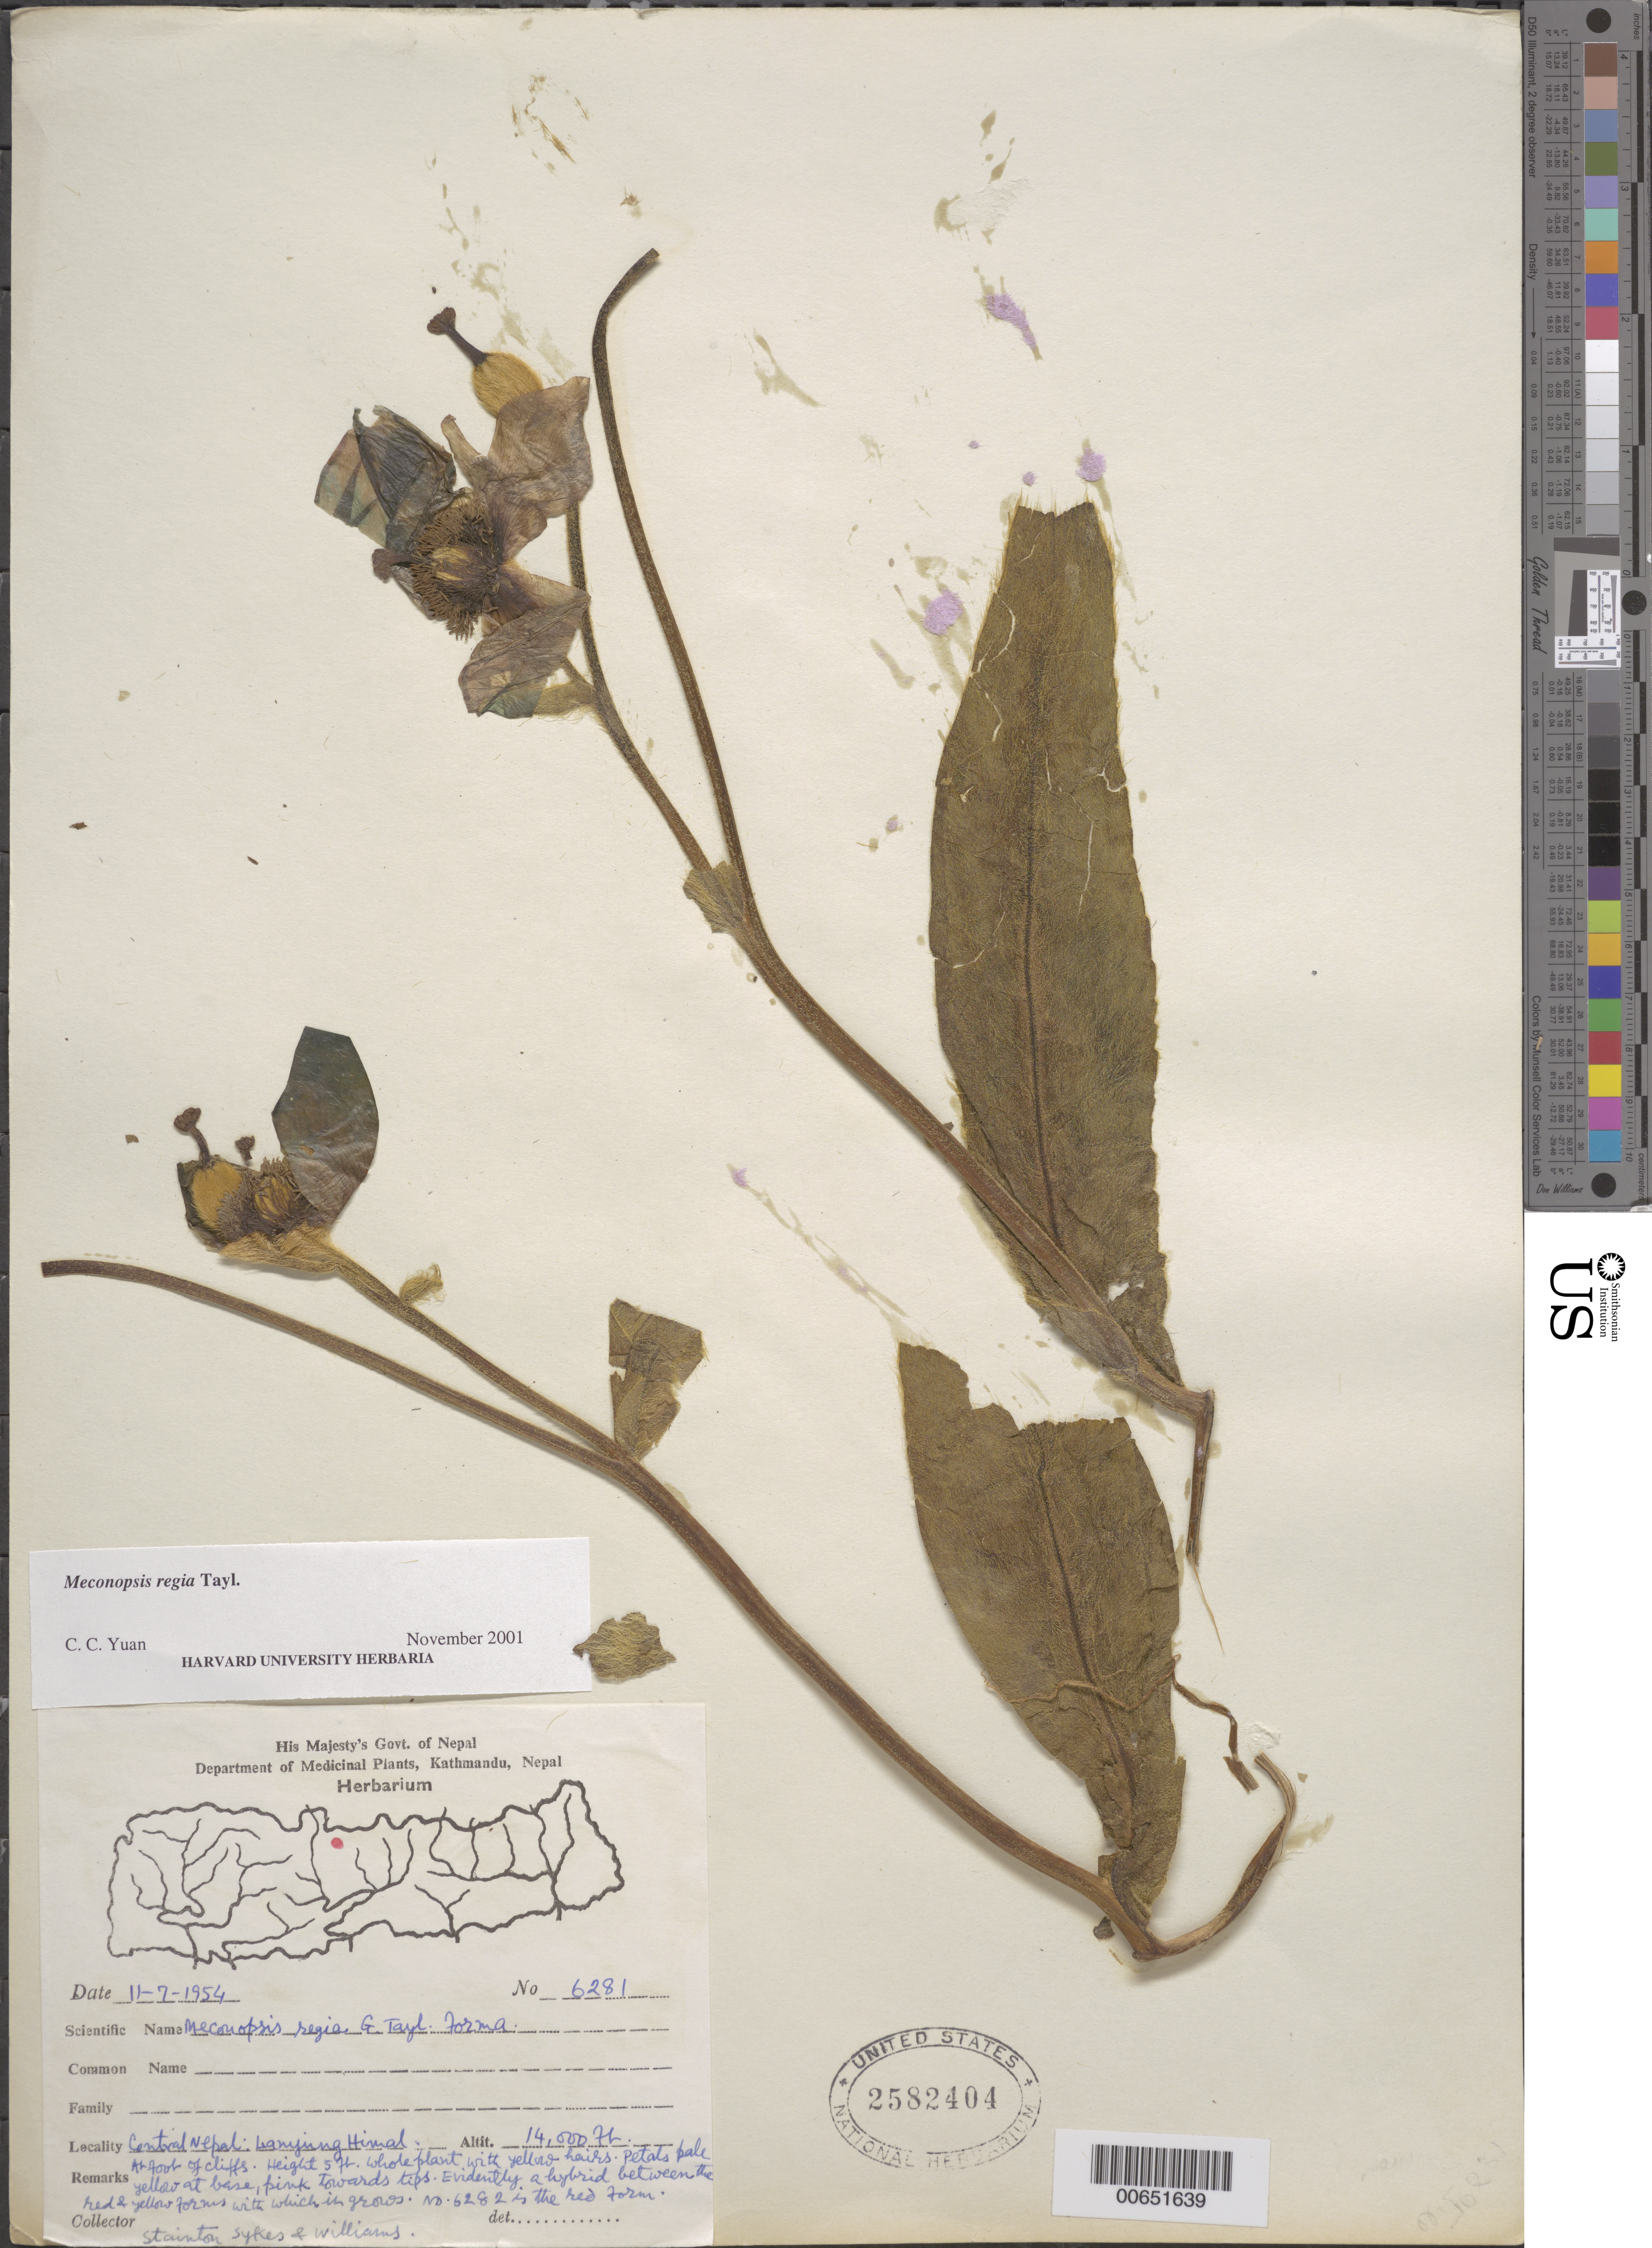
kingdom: Plantae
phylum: Tracheophyta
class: Magnoliopsida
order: Ranunculales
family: Papaveraceae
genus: Meconopsis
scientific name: Meconopsis regia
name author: G. Taylor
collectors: -. Stainton, Sykes, -- & -- Williams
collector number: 6281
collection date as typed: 11 Jul 1954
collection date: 1954-07-11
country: Nepal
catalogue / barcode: US 2582404